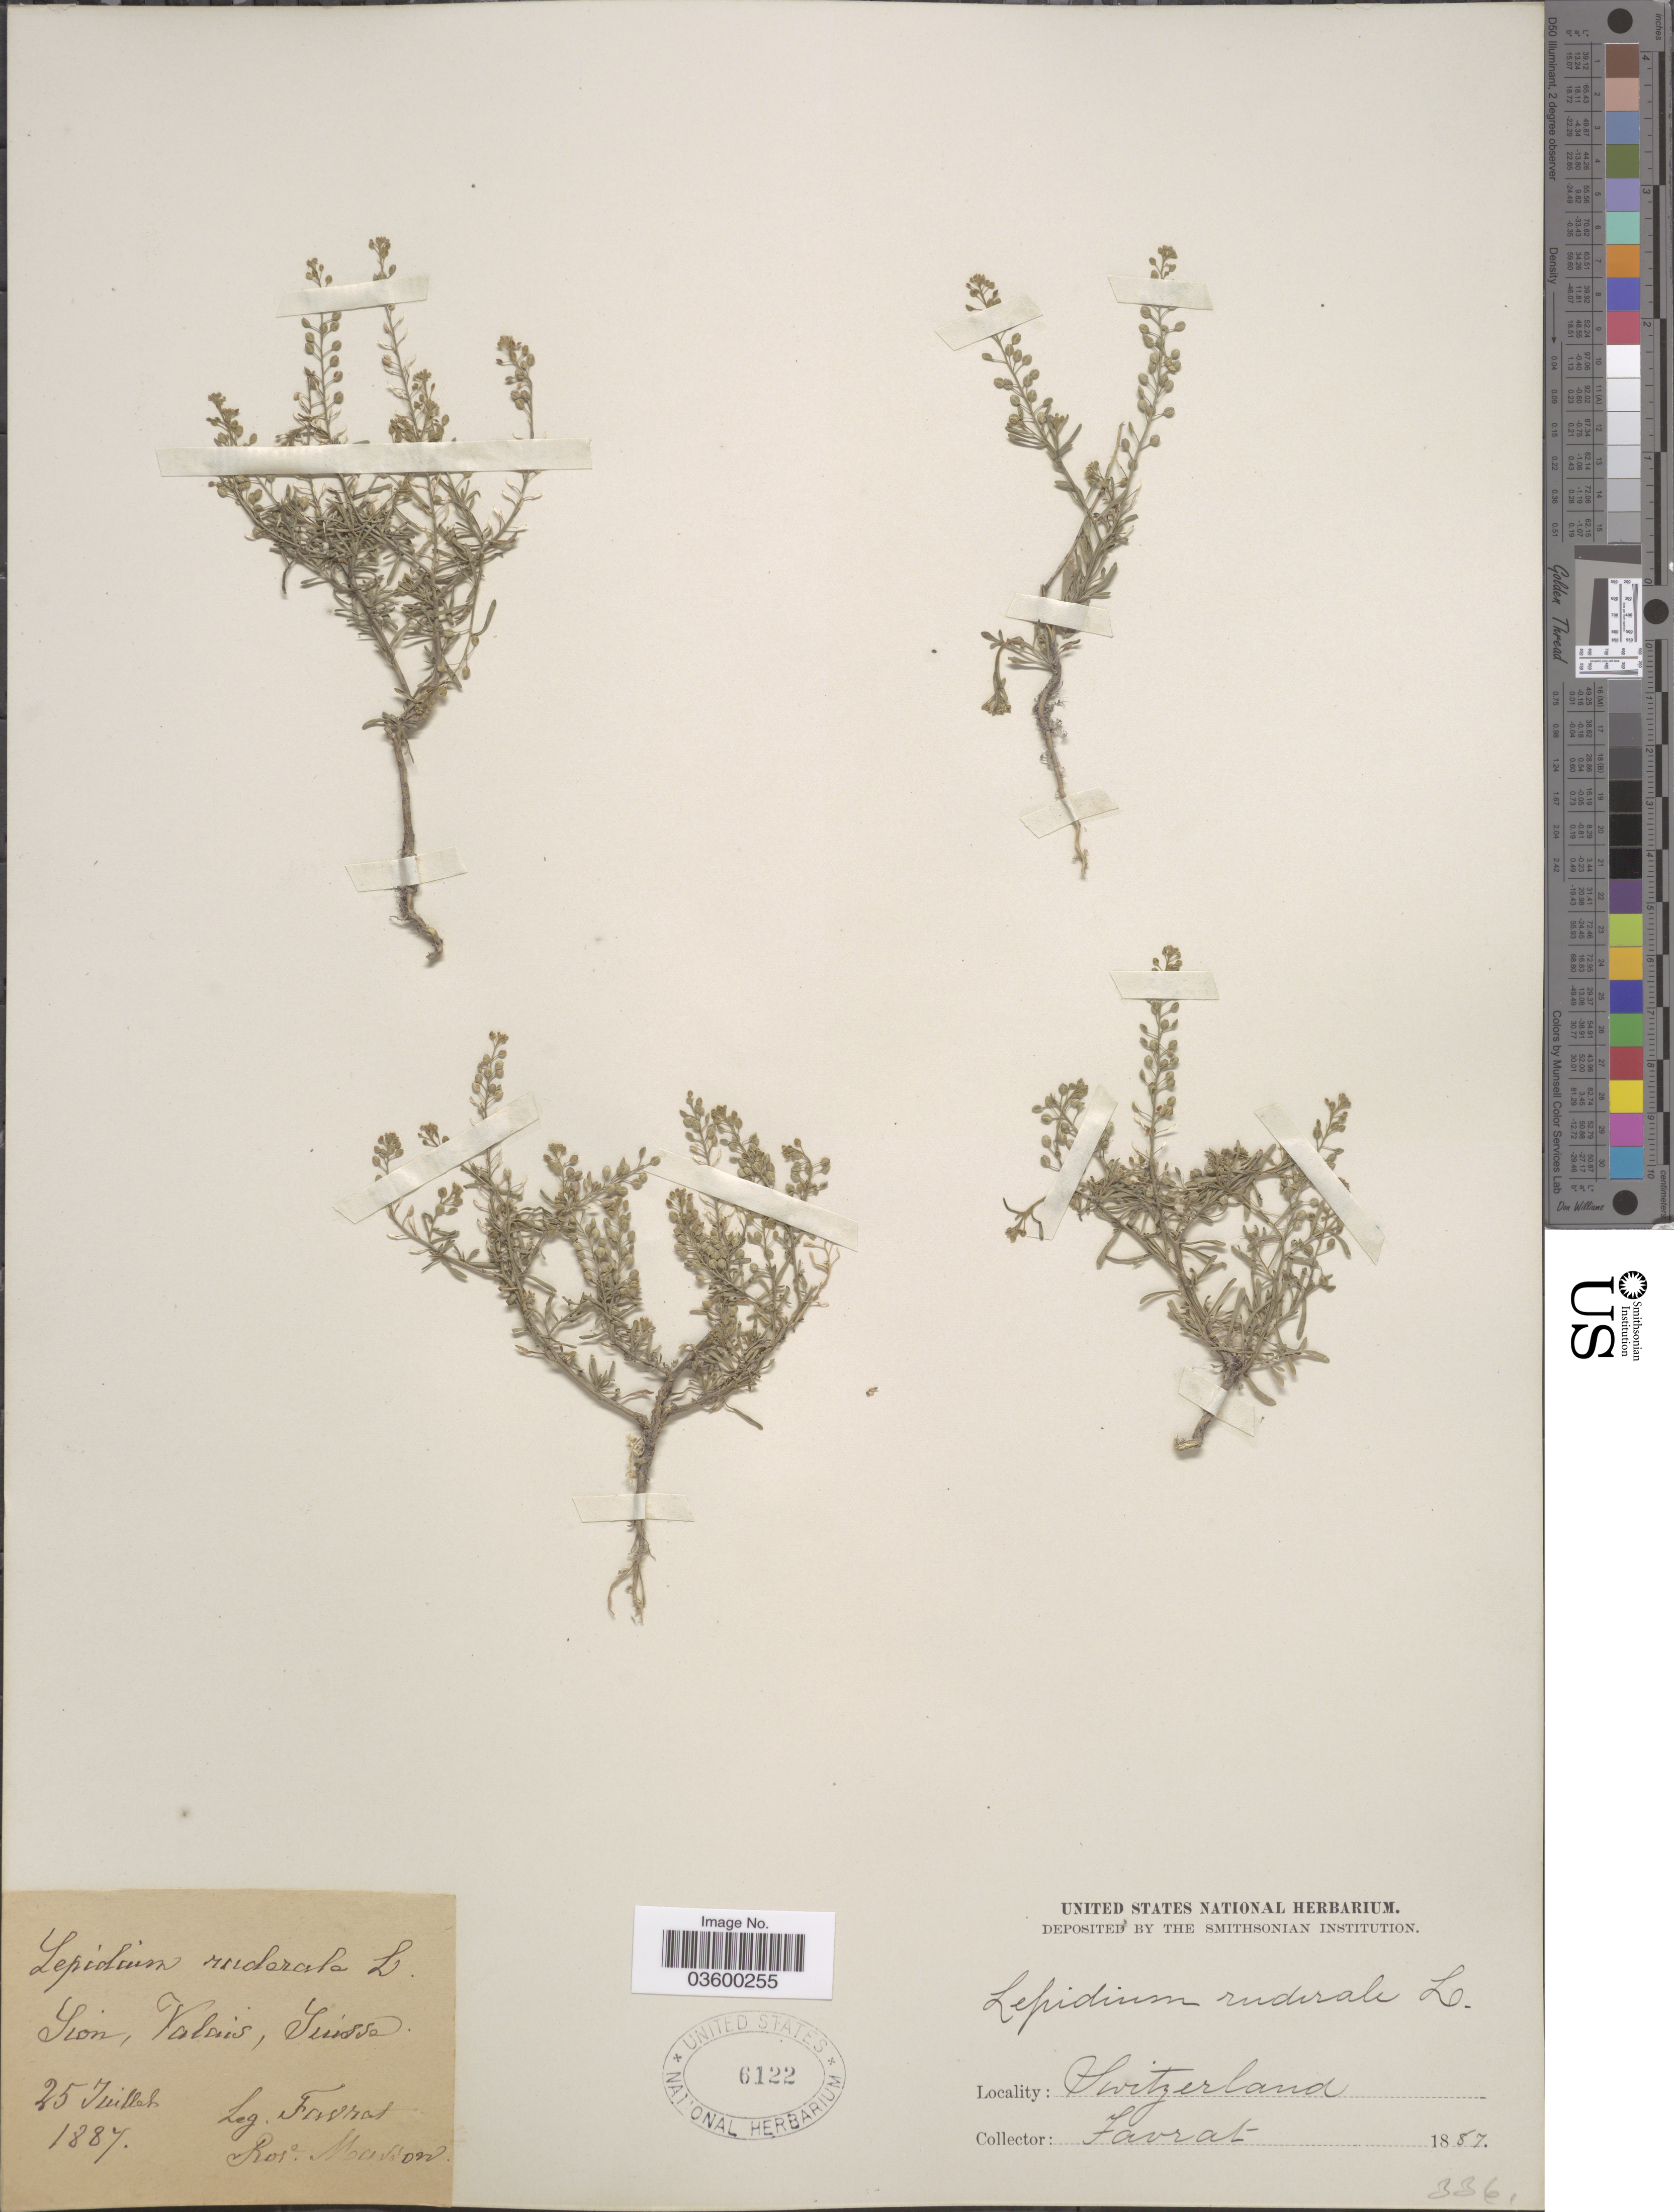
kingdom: Plantae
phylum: Tracheophyta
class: Magnoliopsida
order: Brassicales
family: Brassicaceae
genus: Lepidium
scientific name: Lepidium ruderale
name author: Burm. f.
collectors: L. Favrat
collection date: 1887-07-25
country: Switzerland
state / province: Valais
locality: Sion, Suisse.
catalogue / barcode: US 6122